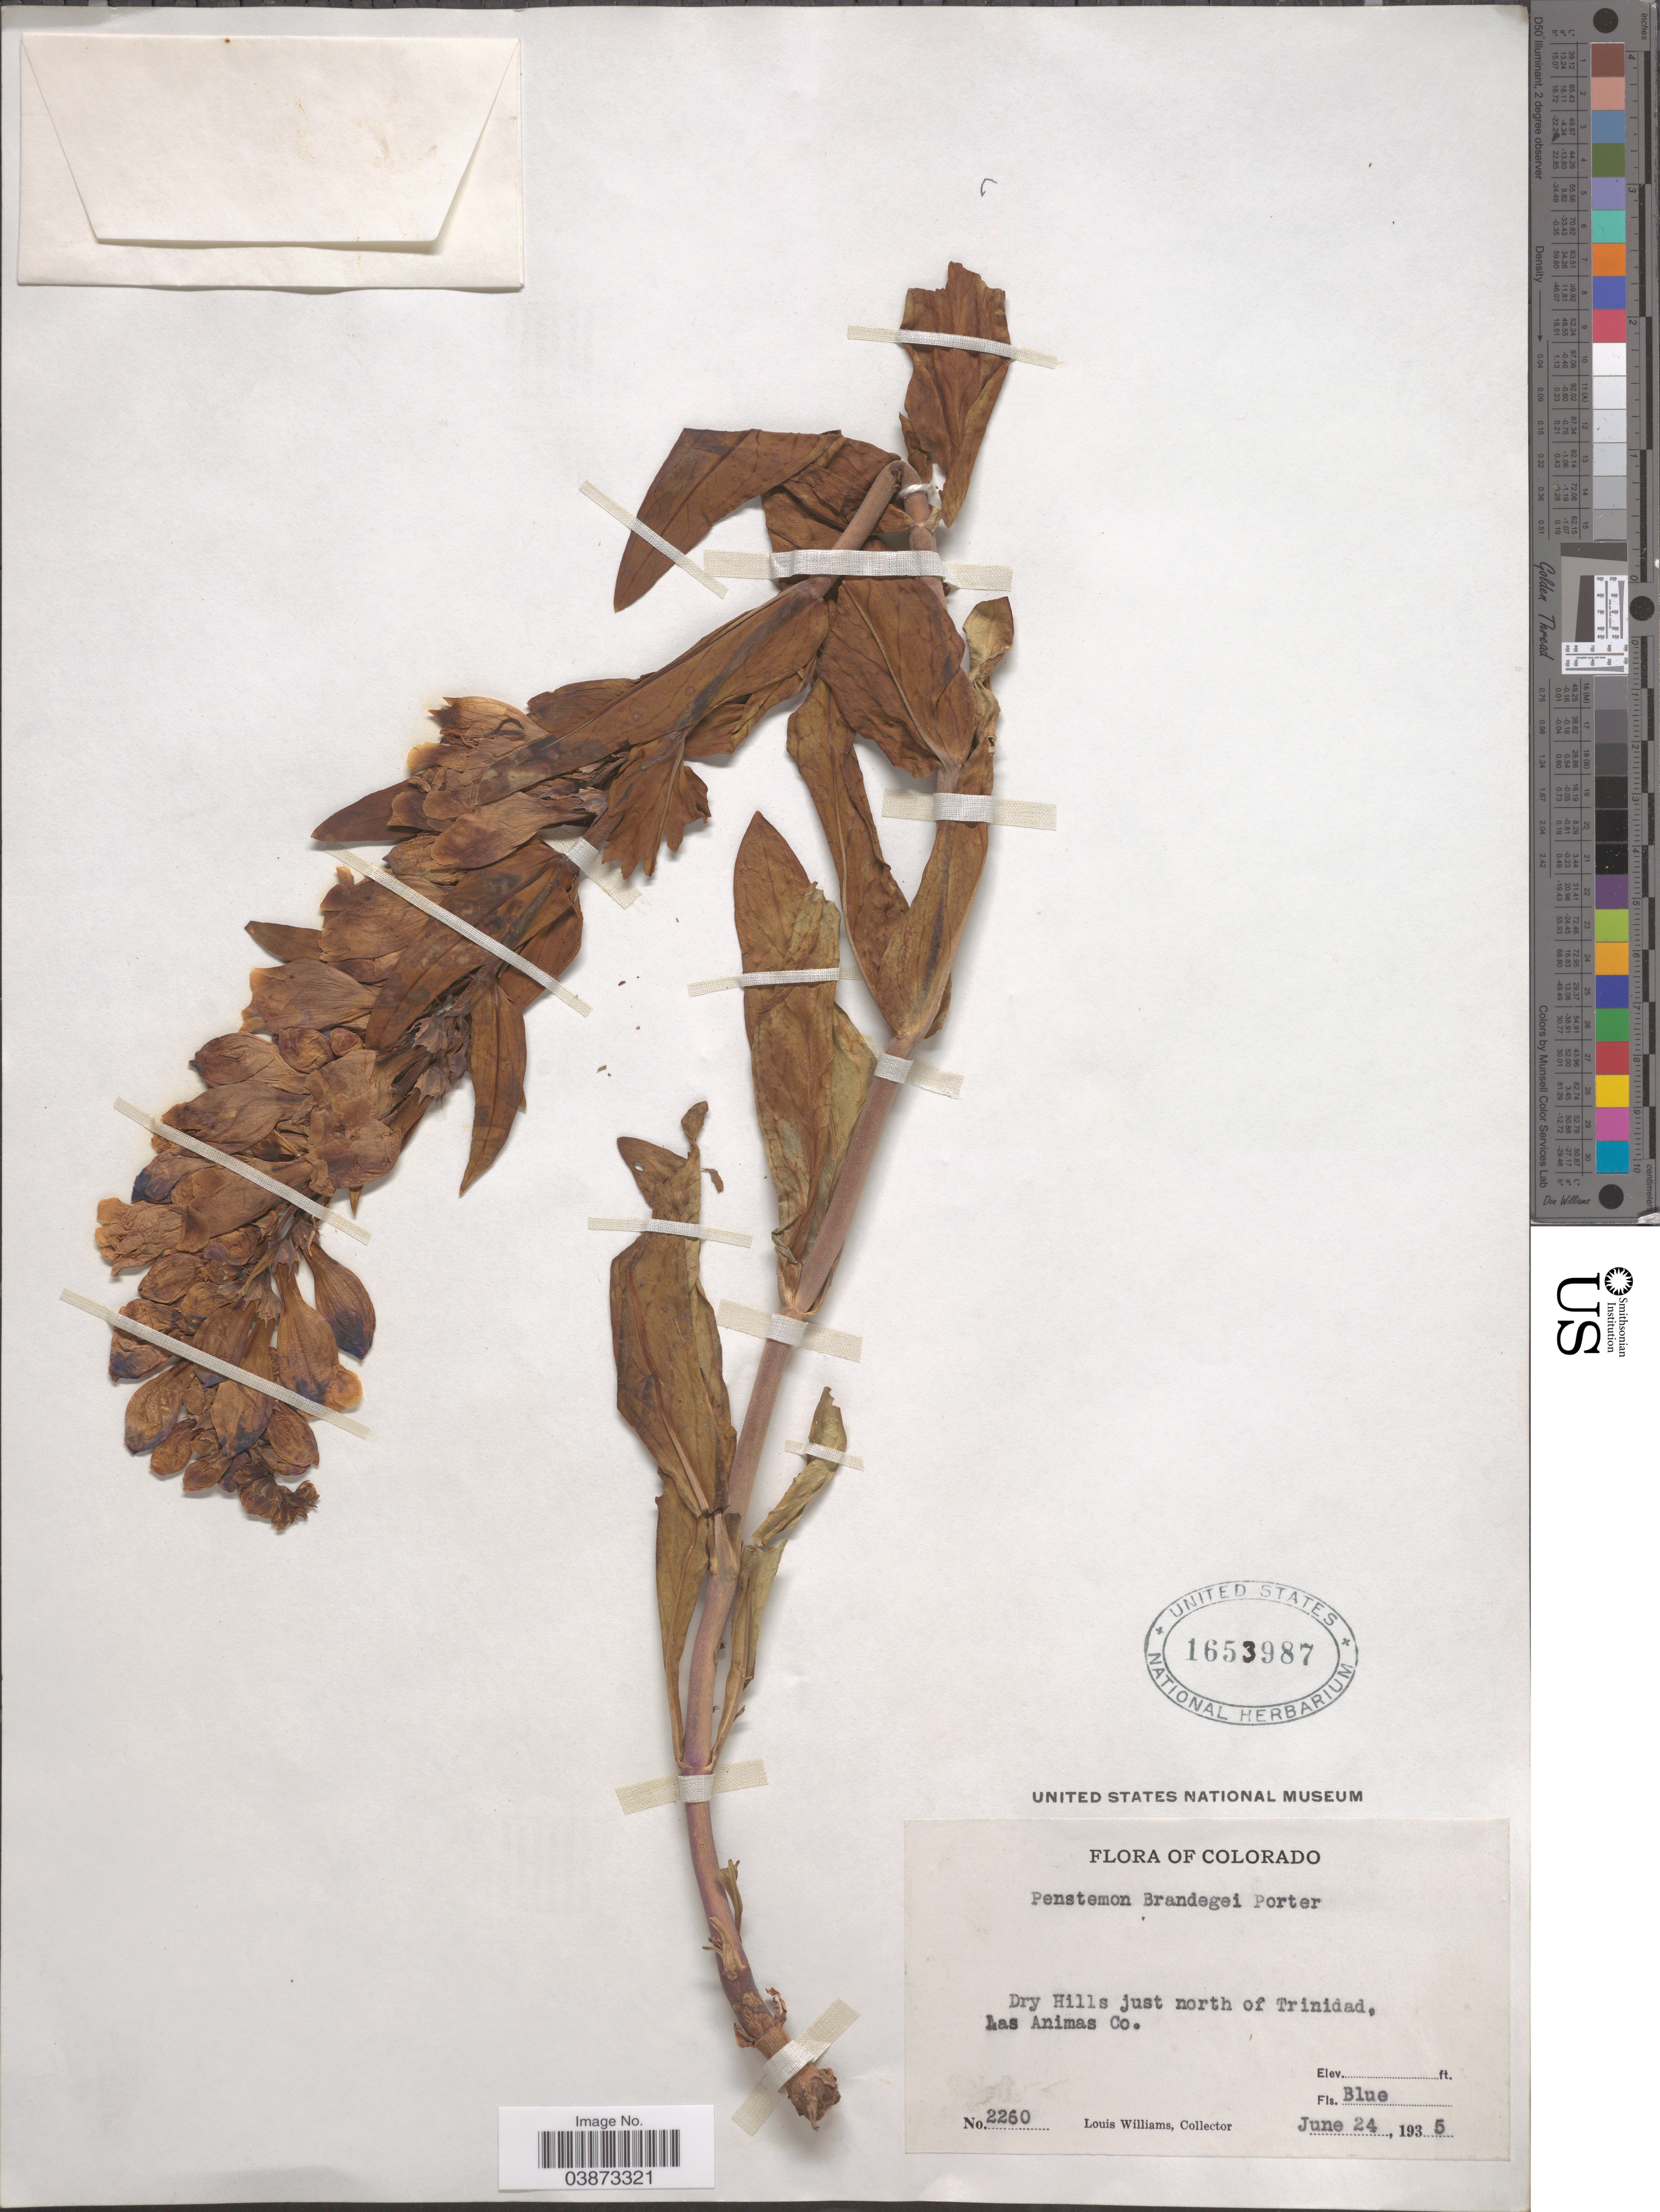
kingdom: Plantae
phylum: Tracheophyta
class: Magnoliopsida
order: Lamiales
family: Plantaginaceae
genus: Penstemon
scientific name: Penstemon brandegei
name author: (Porter) Rydb.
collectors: L. G. Williams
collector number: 2260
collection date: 1935-06-24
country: United States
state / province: Colorado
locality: Dry Hills just north of Trinidad, Las Animas Co.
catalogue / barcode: US 1653987